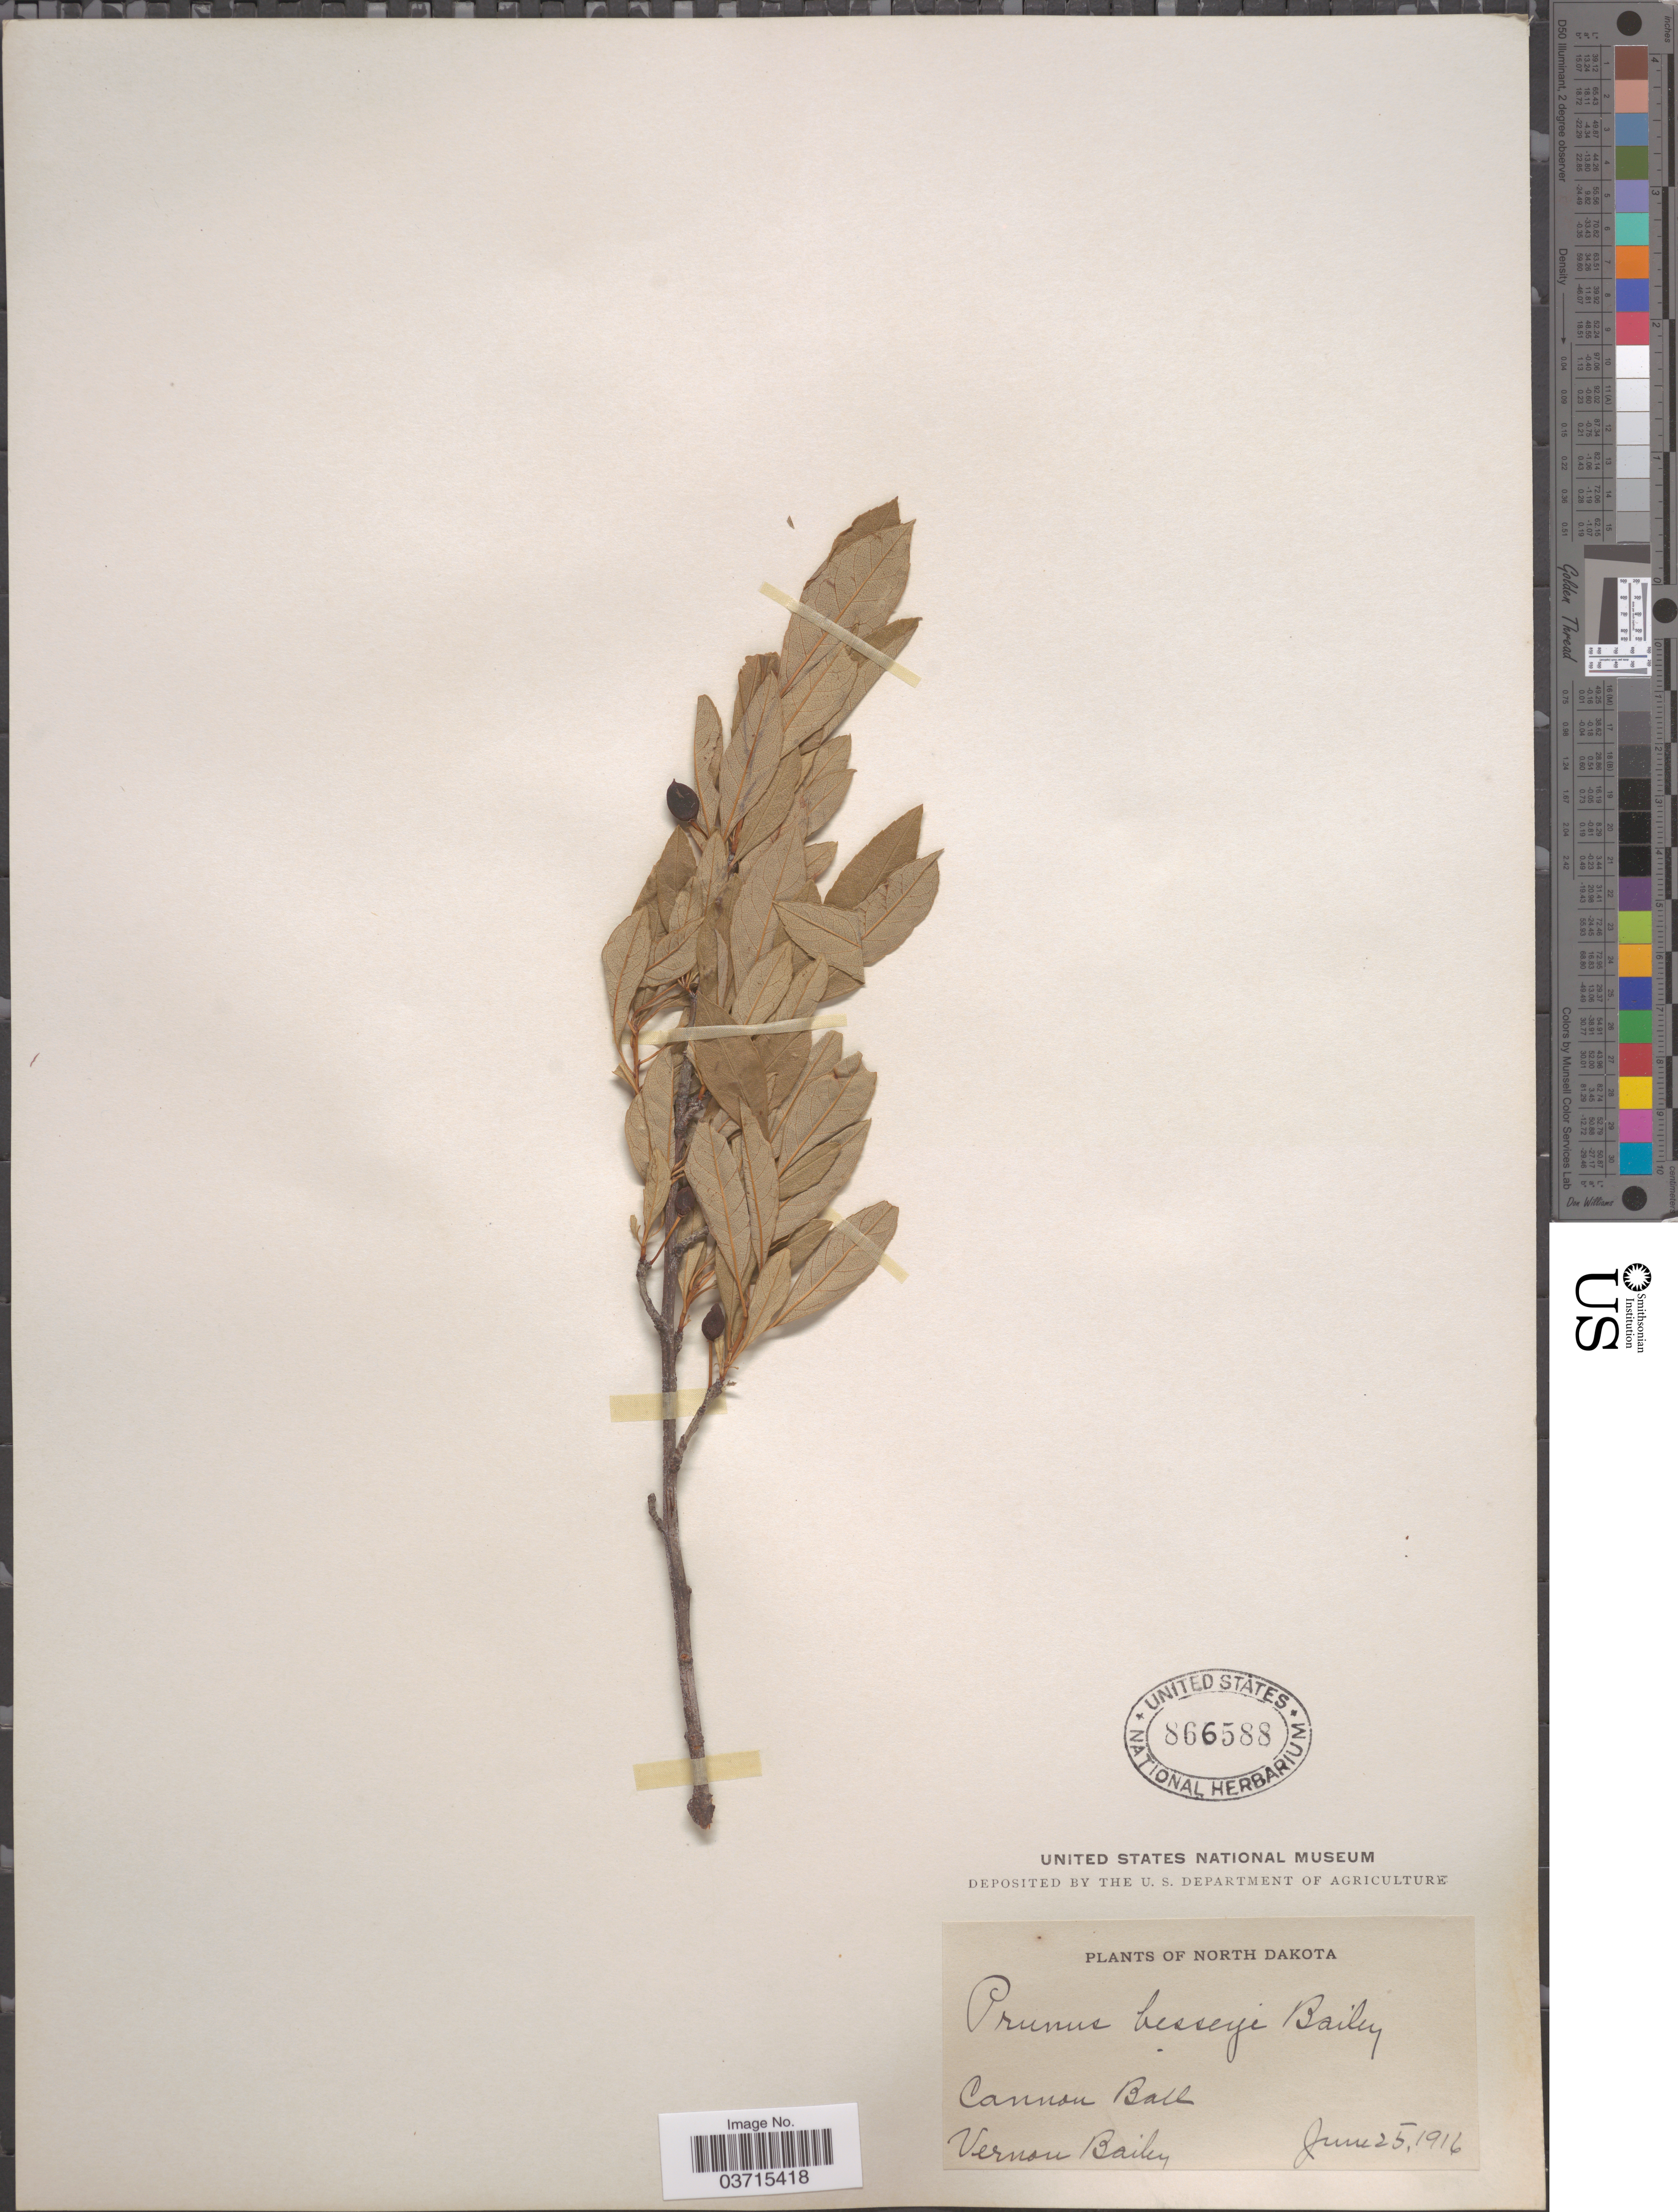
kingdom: Plantae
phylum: Tracheophyta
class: Magnoliopsida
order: Rosales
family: Rosaceae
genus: Prunus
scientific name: Prunus besseyi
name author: L.H. Bailey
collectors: V. O. Bailey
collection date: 1916-06-25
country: United States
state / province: North Dakota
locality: Cannon Ball.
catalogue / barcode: US 866588